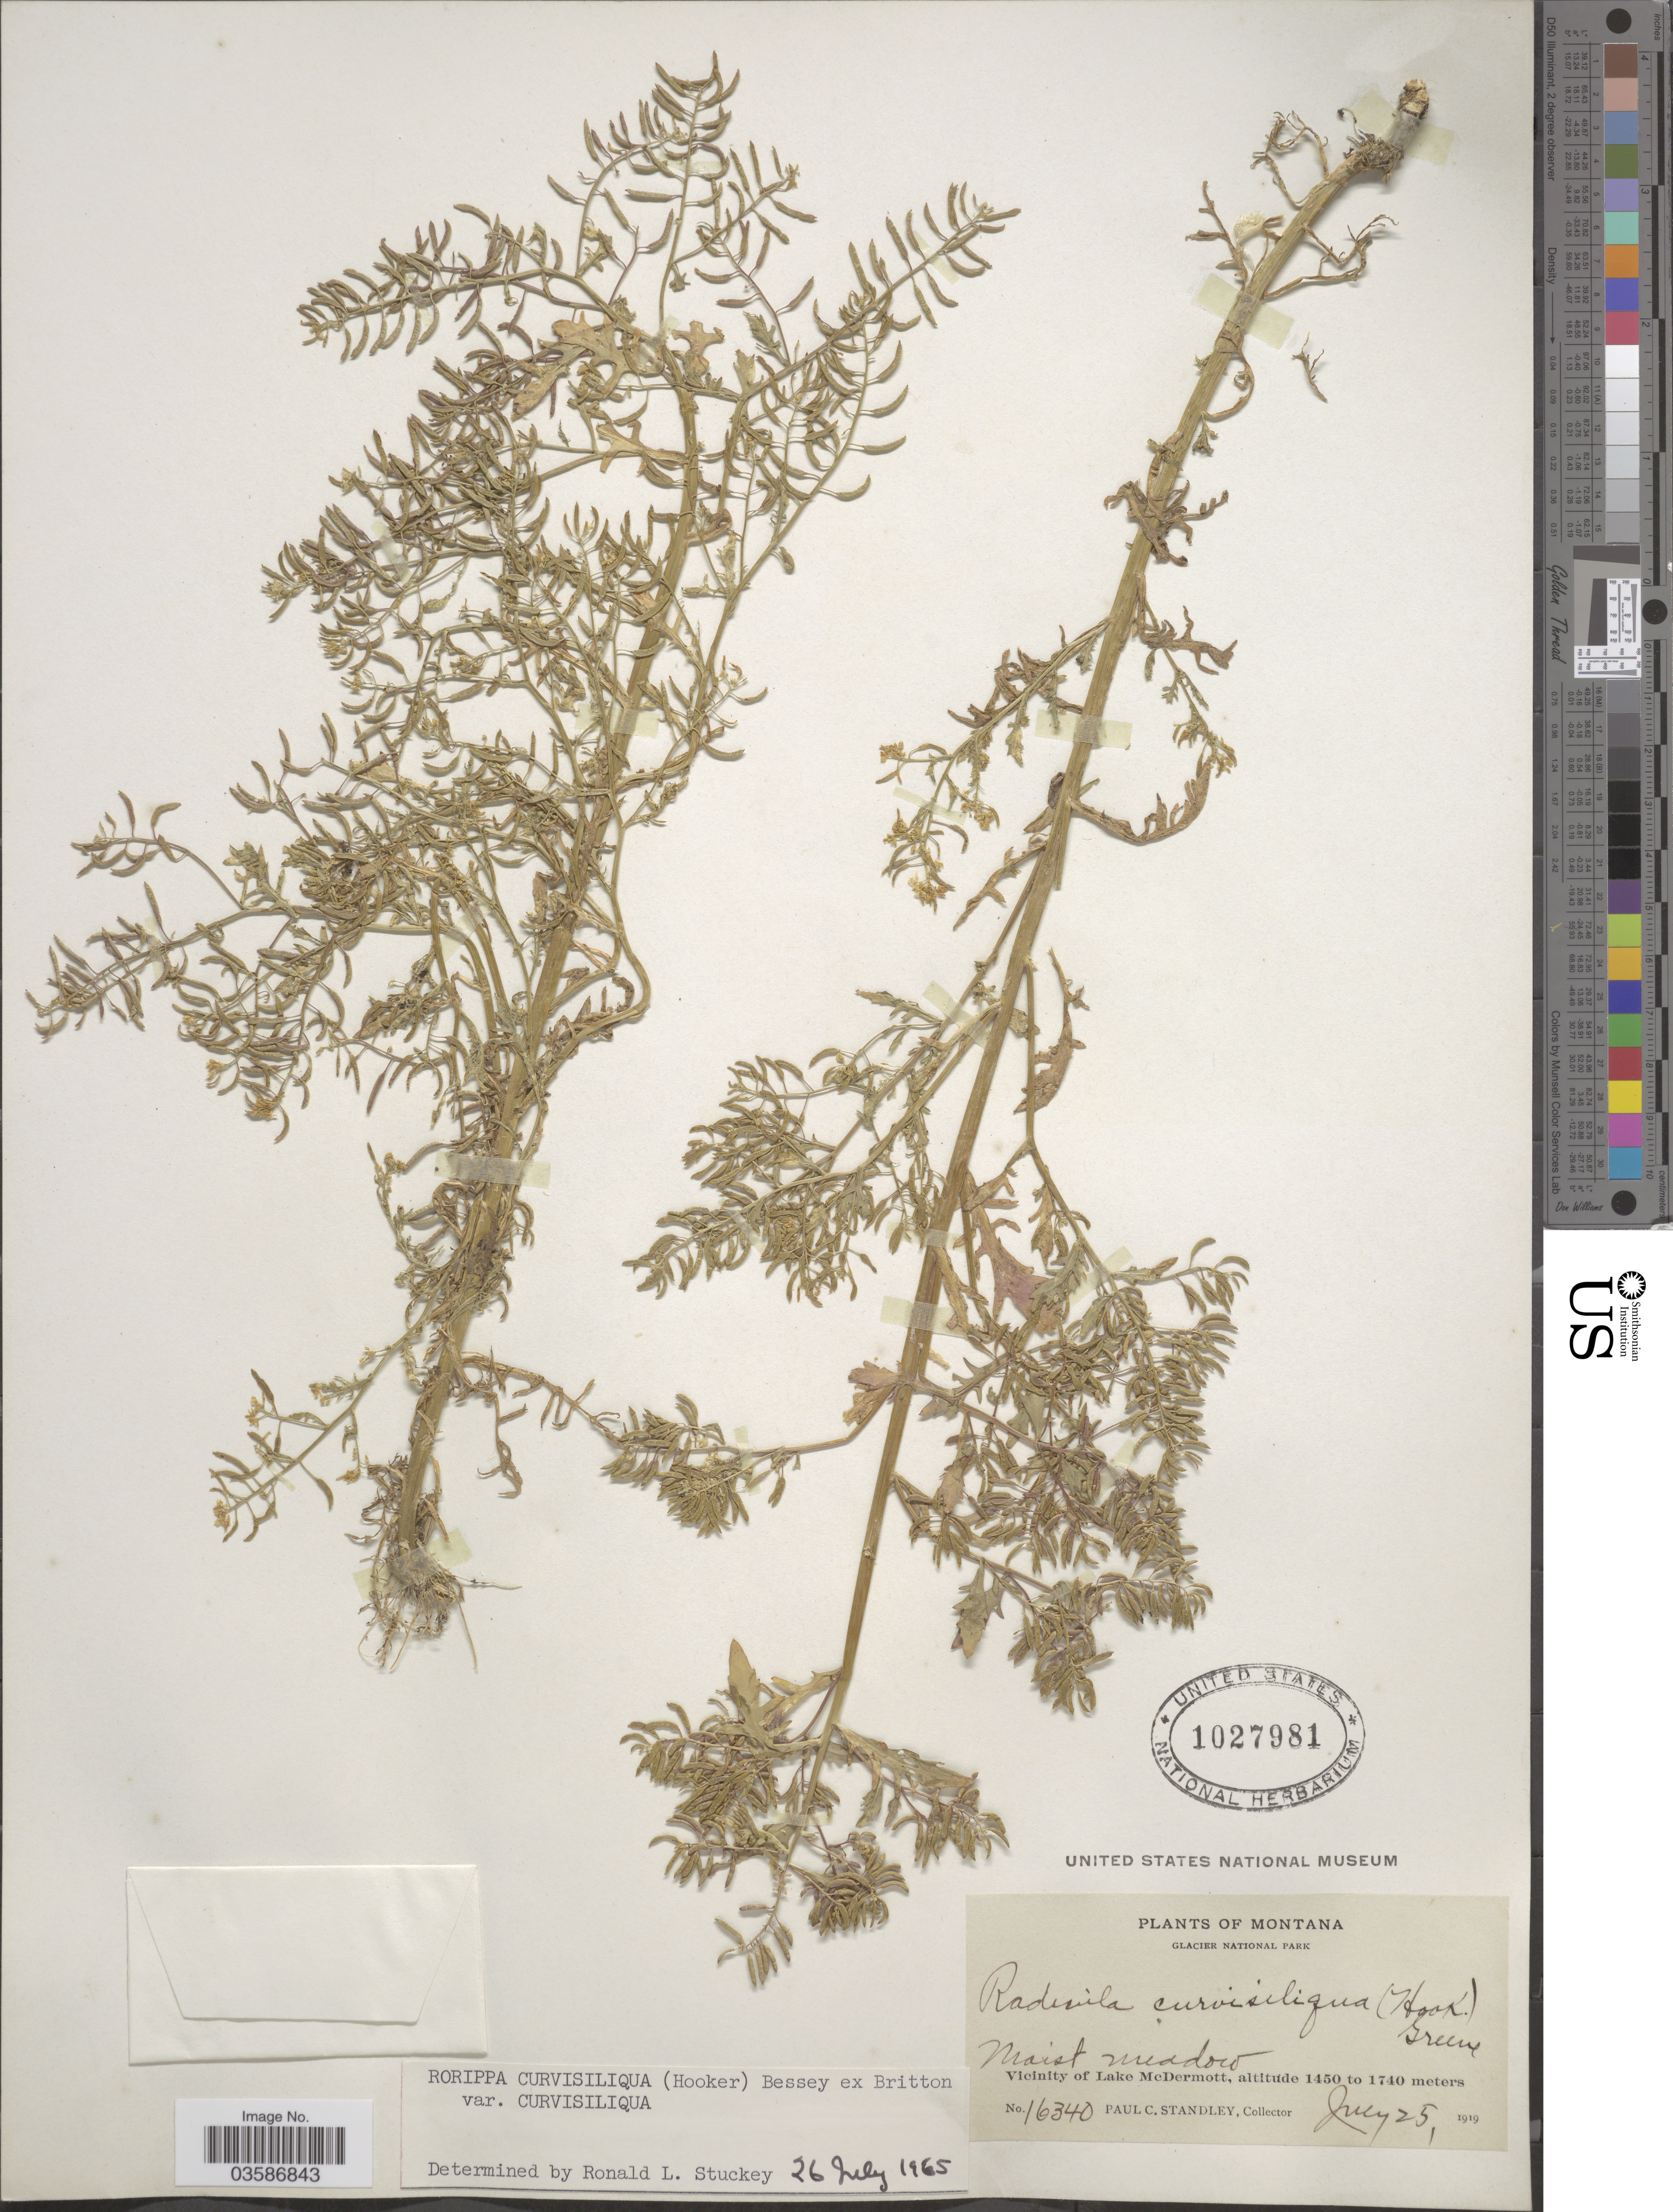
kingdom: Plantae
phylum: Tracheophyta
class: Magnoliopsida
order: Brassicales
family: Brassicaceae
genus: Rorippa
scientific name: Rorippa curvisiliqua var. curvisiliqua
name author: (Hook.) Bessey ex Britton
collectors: P. C. Standley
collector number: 16340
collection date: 1919-07-25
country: United States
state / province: Montana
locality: Glacier National Park. Vicinity of Lake McDermott.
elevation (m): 1450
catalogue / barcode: US 1027981